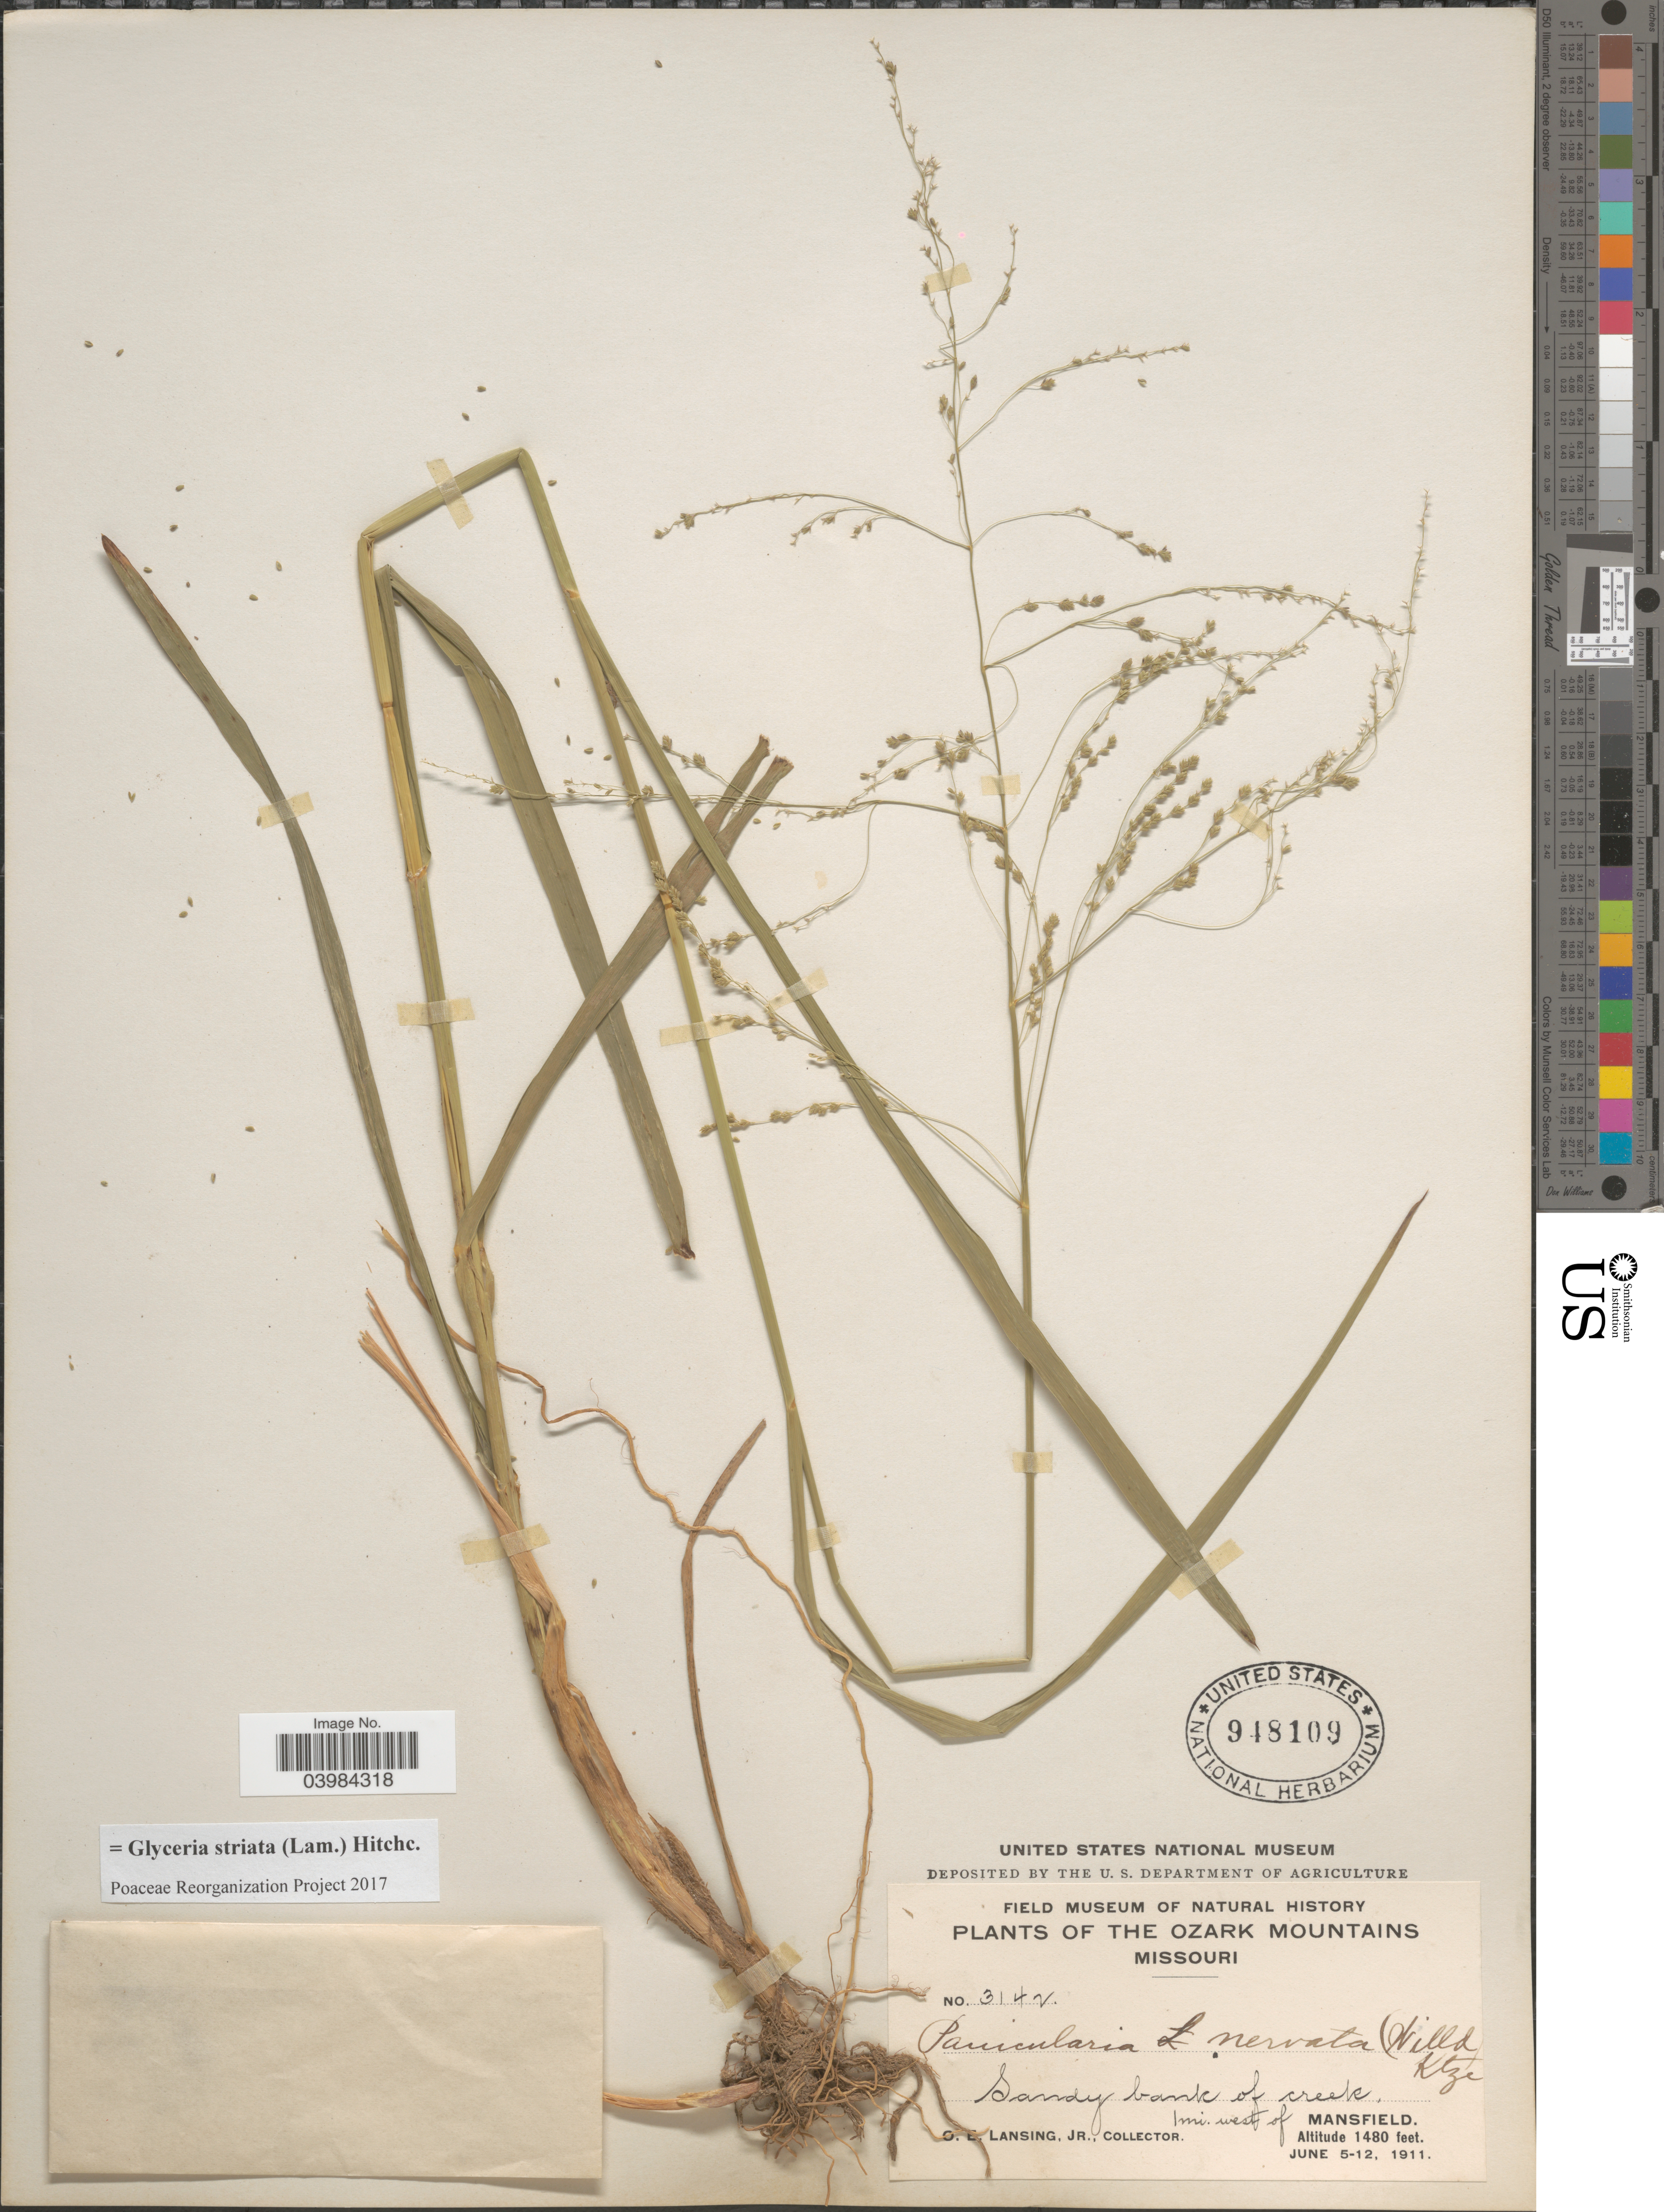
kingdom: Plantae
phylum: Tracheophyta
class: Liliopsida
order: Poales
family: Poaceae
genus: Glyceria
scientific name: Glyceria striata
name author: (Lam.) Hitchc.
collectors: O. Lansing Jr.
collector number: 3142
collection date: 1911-06-05/1911-06-12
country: United States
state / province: Missouri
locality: The Ozark Mountains. 1 mi. west of Mansfield.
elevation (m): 451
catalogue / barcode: US 948109